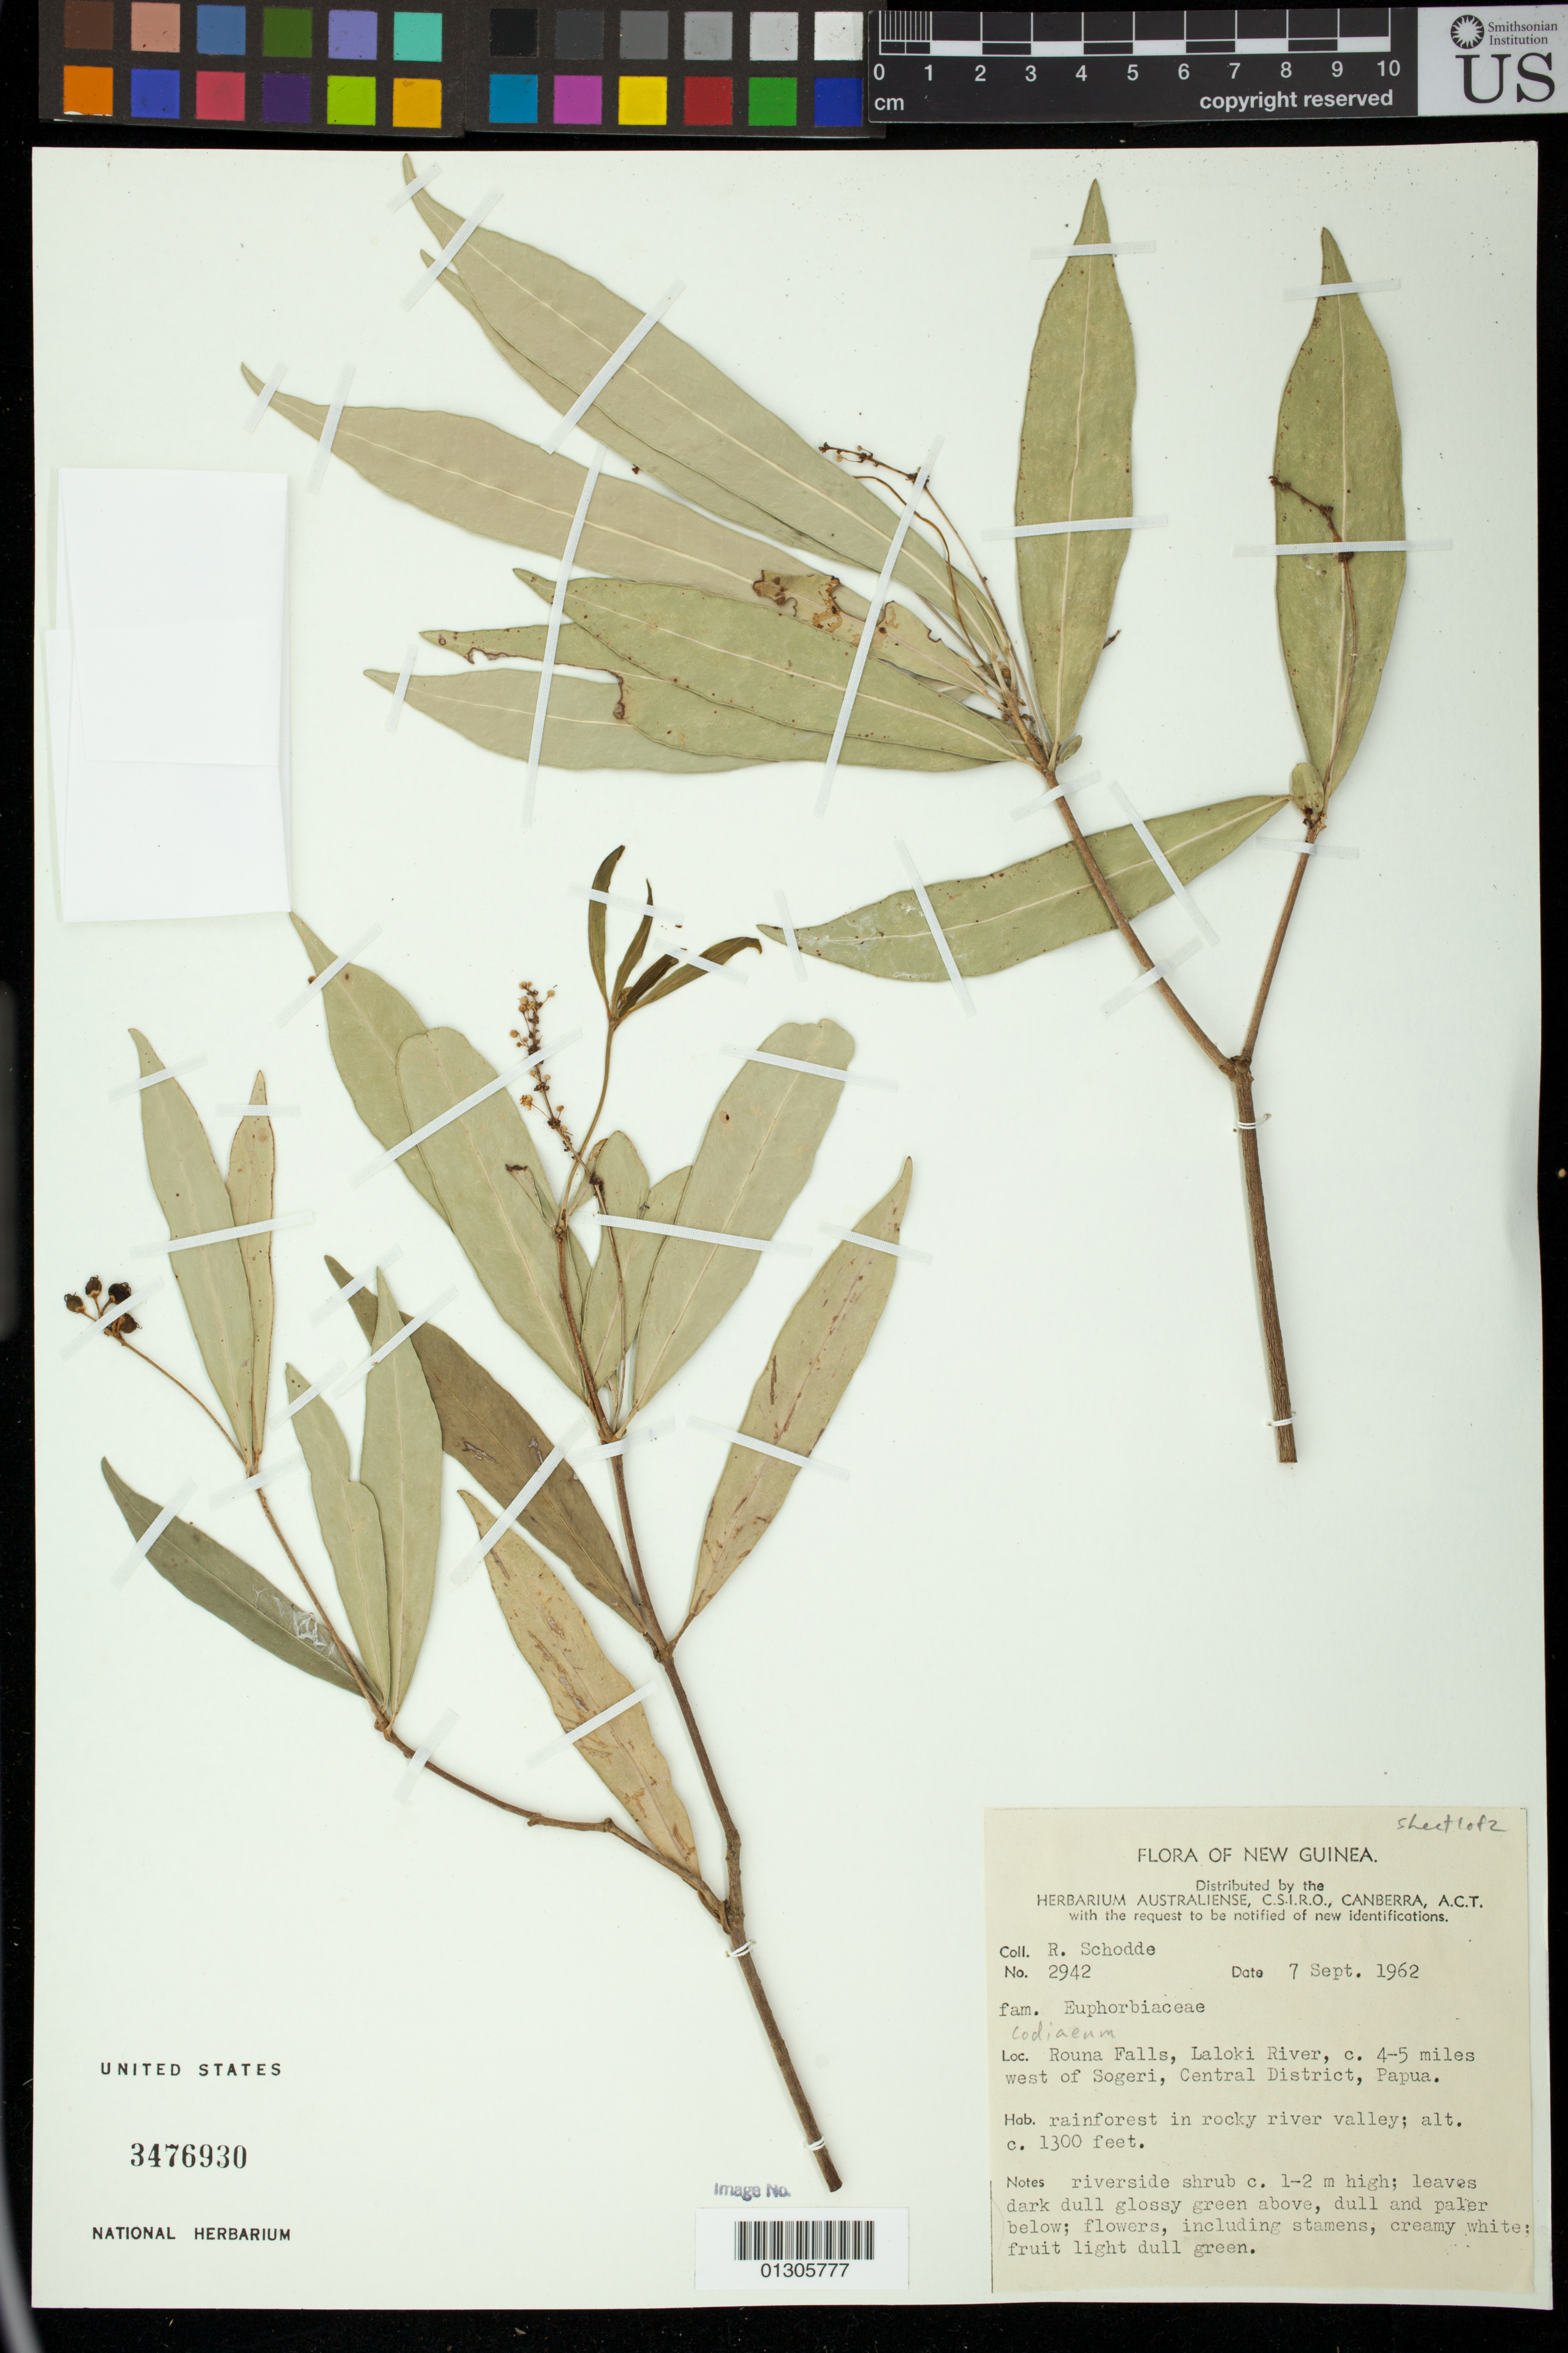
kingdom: Plantae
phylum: Tracheophyta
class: Magnoliopsida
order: Malpighiales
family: Euphorbiaceae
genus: Codiaeum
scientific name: Codiaeum sp.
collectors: R. Schodde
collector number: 2942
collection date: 1962-09-07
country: Papua New Guinea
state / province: National Capital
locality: Rouna Falls, Laloki River, c. 4-5 miles west of Sogeri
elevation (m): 396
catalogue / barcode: US 3476930